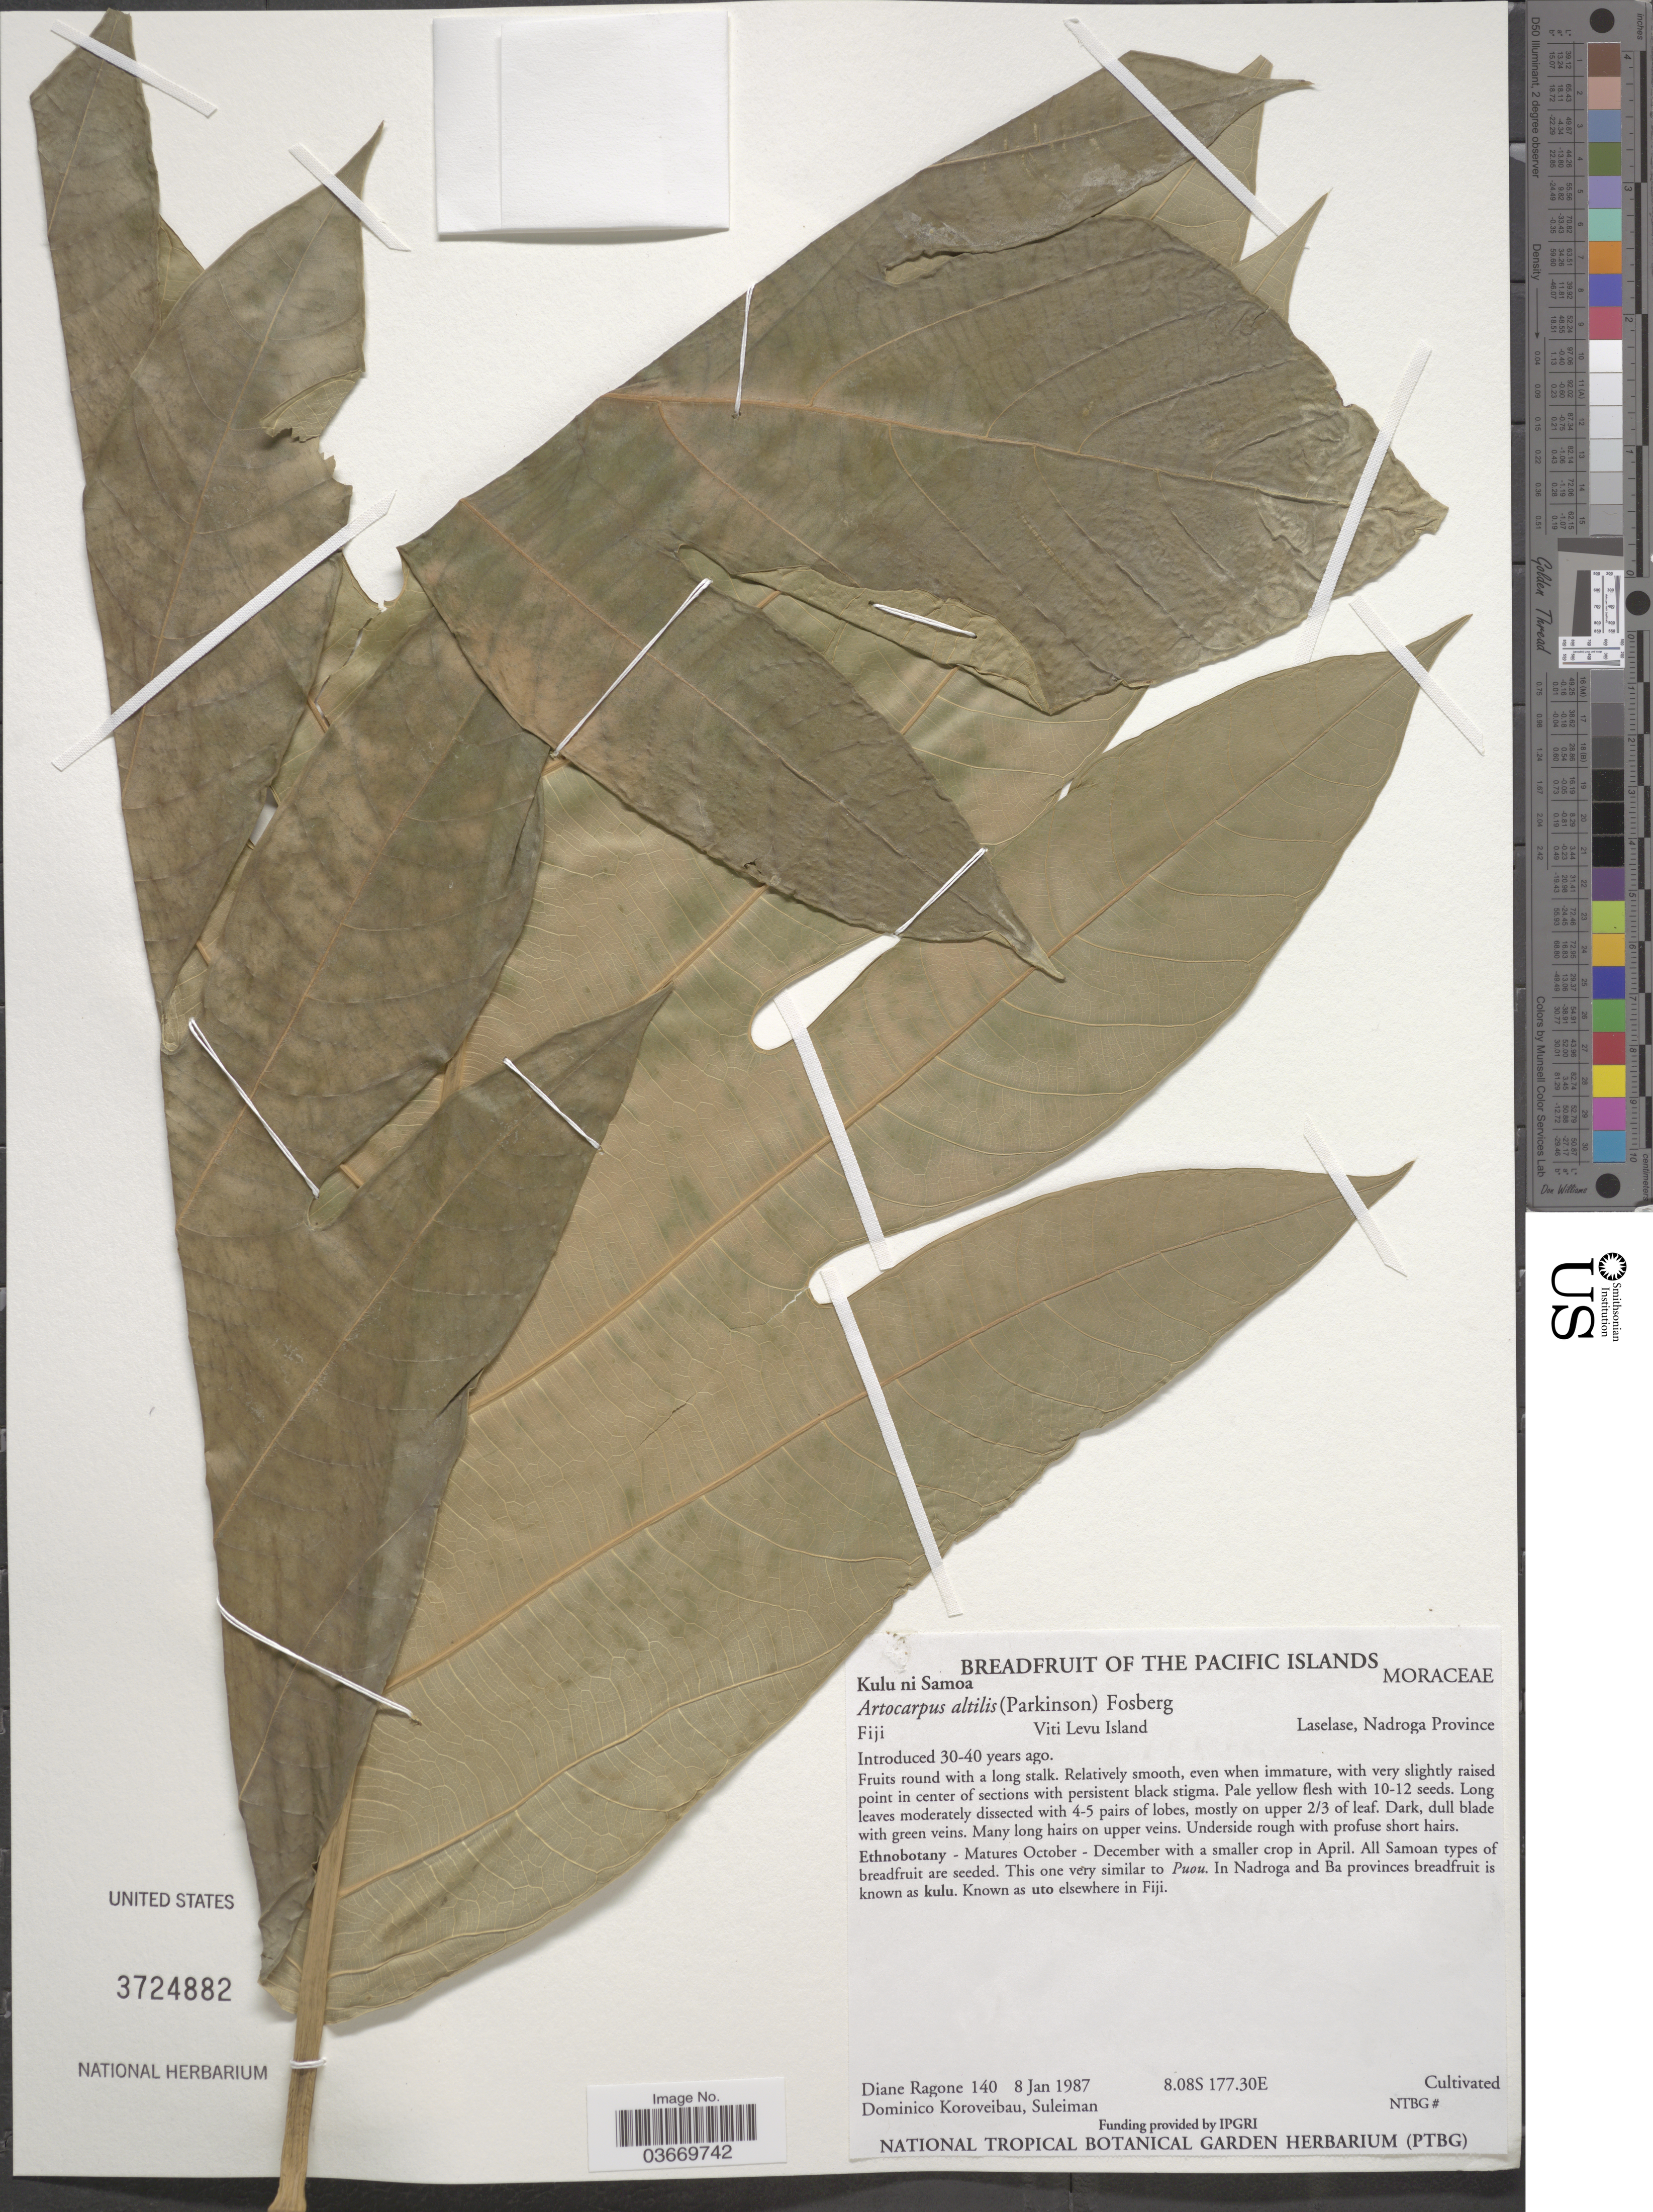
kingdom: Plantae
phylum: Tracheophyta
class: Magnoliopsida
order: Rosales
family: Moraceae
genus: Artocarpus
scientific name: Artocarpus altilis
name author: (Parkinson) Fosberg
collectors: D. Ragone, D. Koroveibau & Suleiman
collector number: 140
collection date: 1987-01-08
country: Fiji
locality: Viti Levu Island. Laselase, Nadroga Province.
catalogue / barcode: US 3724882